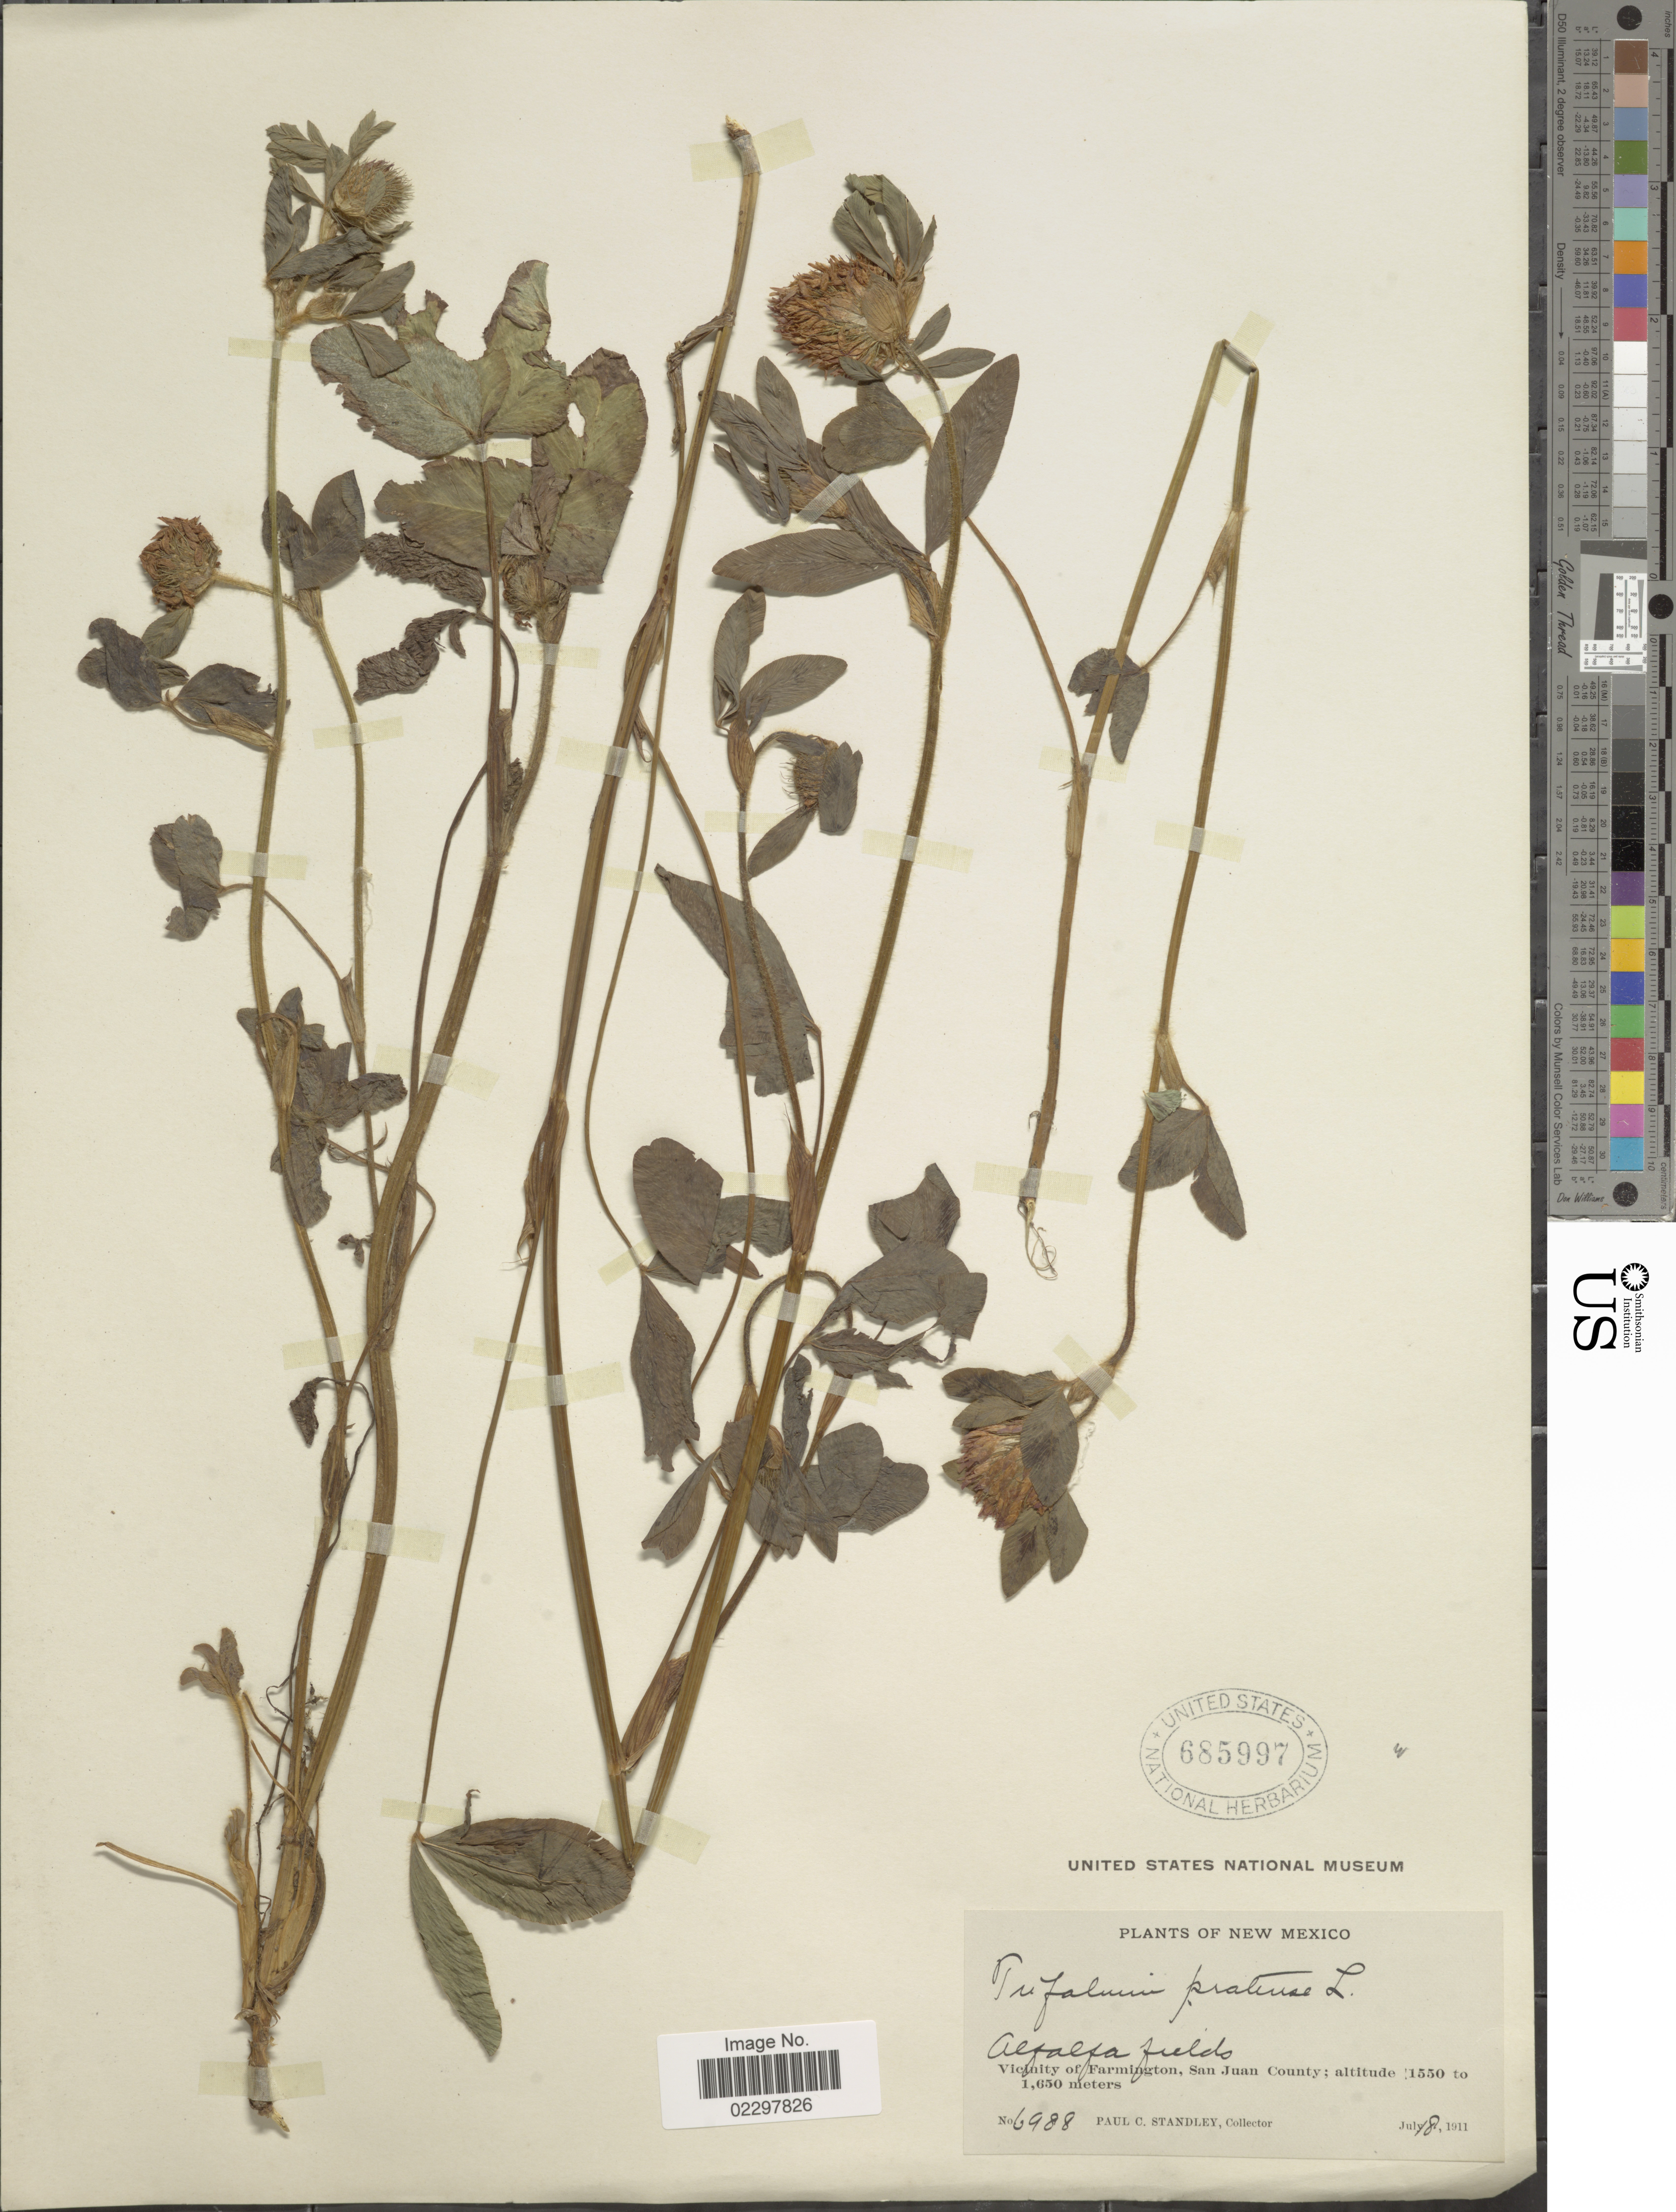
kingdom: Plantae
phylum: Tracheophyta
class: Magnoliopsida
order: Fabales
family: Fabaceae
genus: Trifolium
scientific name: Trifolium pratense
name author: L.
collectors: P. C. Standley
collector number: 6988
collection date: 1911-07-18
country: United States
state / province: New Mexico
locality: Alfalfa fields, Vicinity of Farmington, San Juan County.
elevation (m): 1550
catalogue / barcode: US 685997